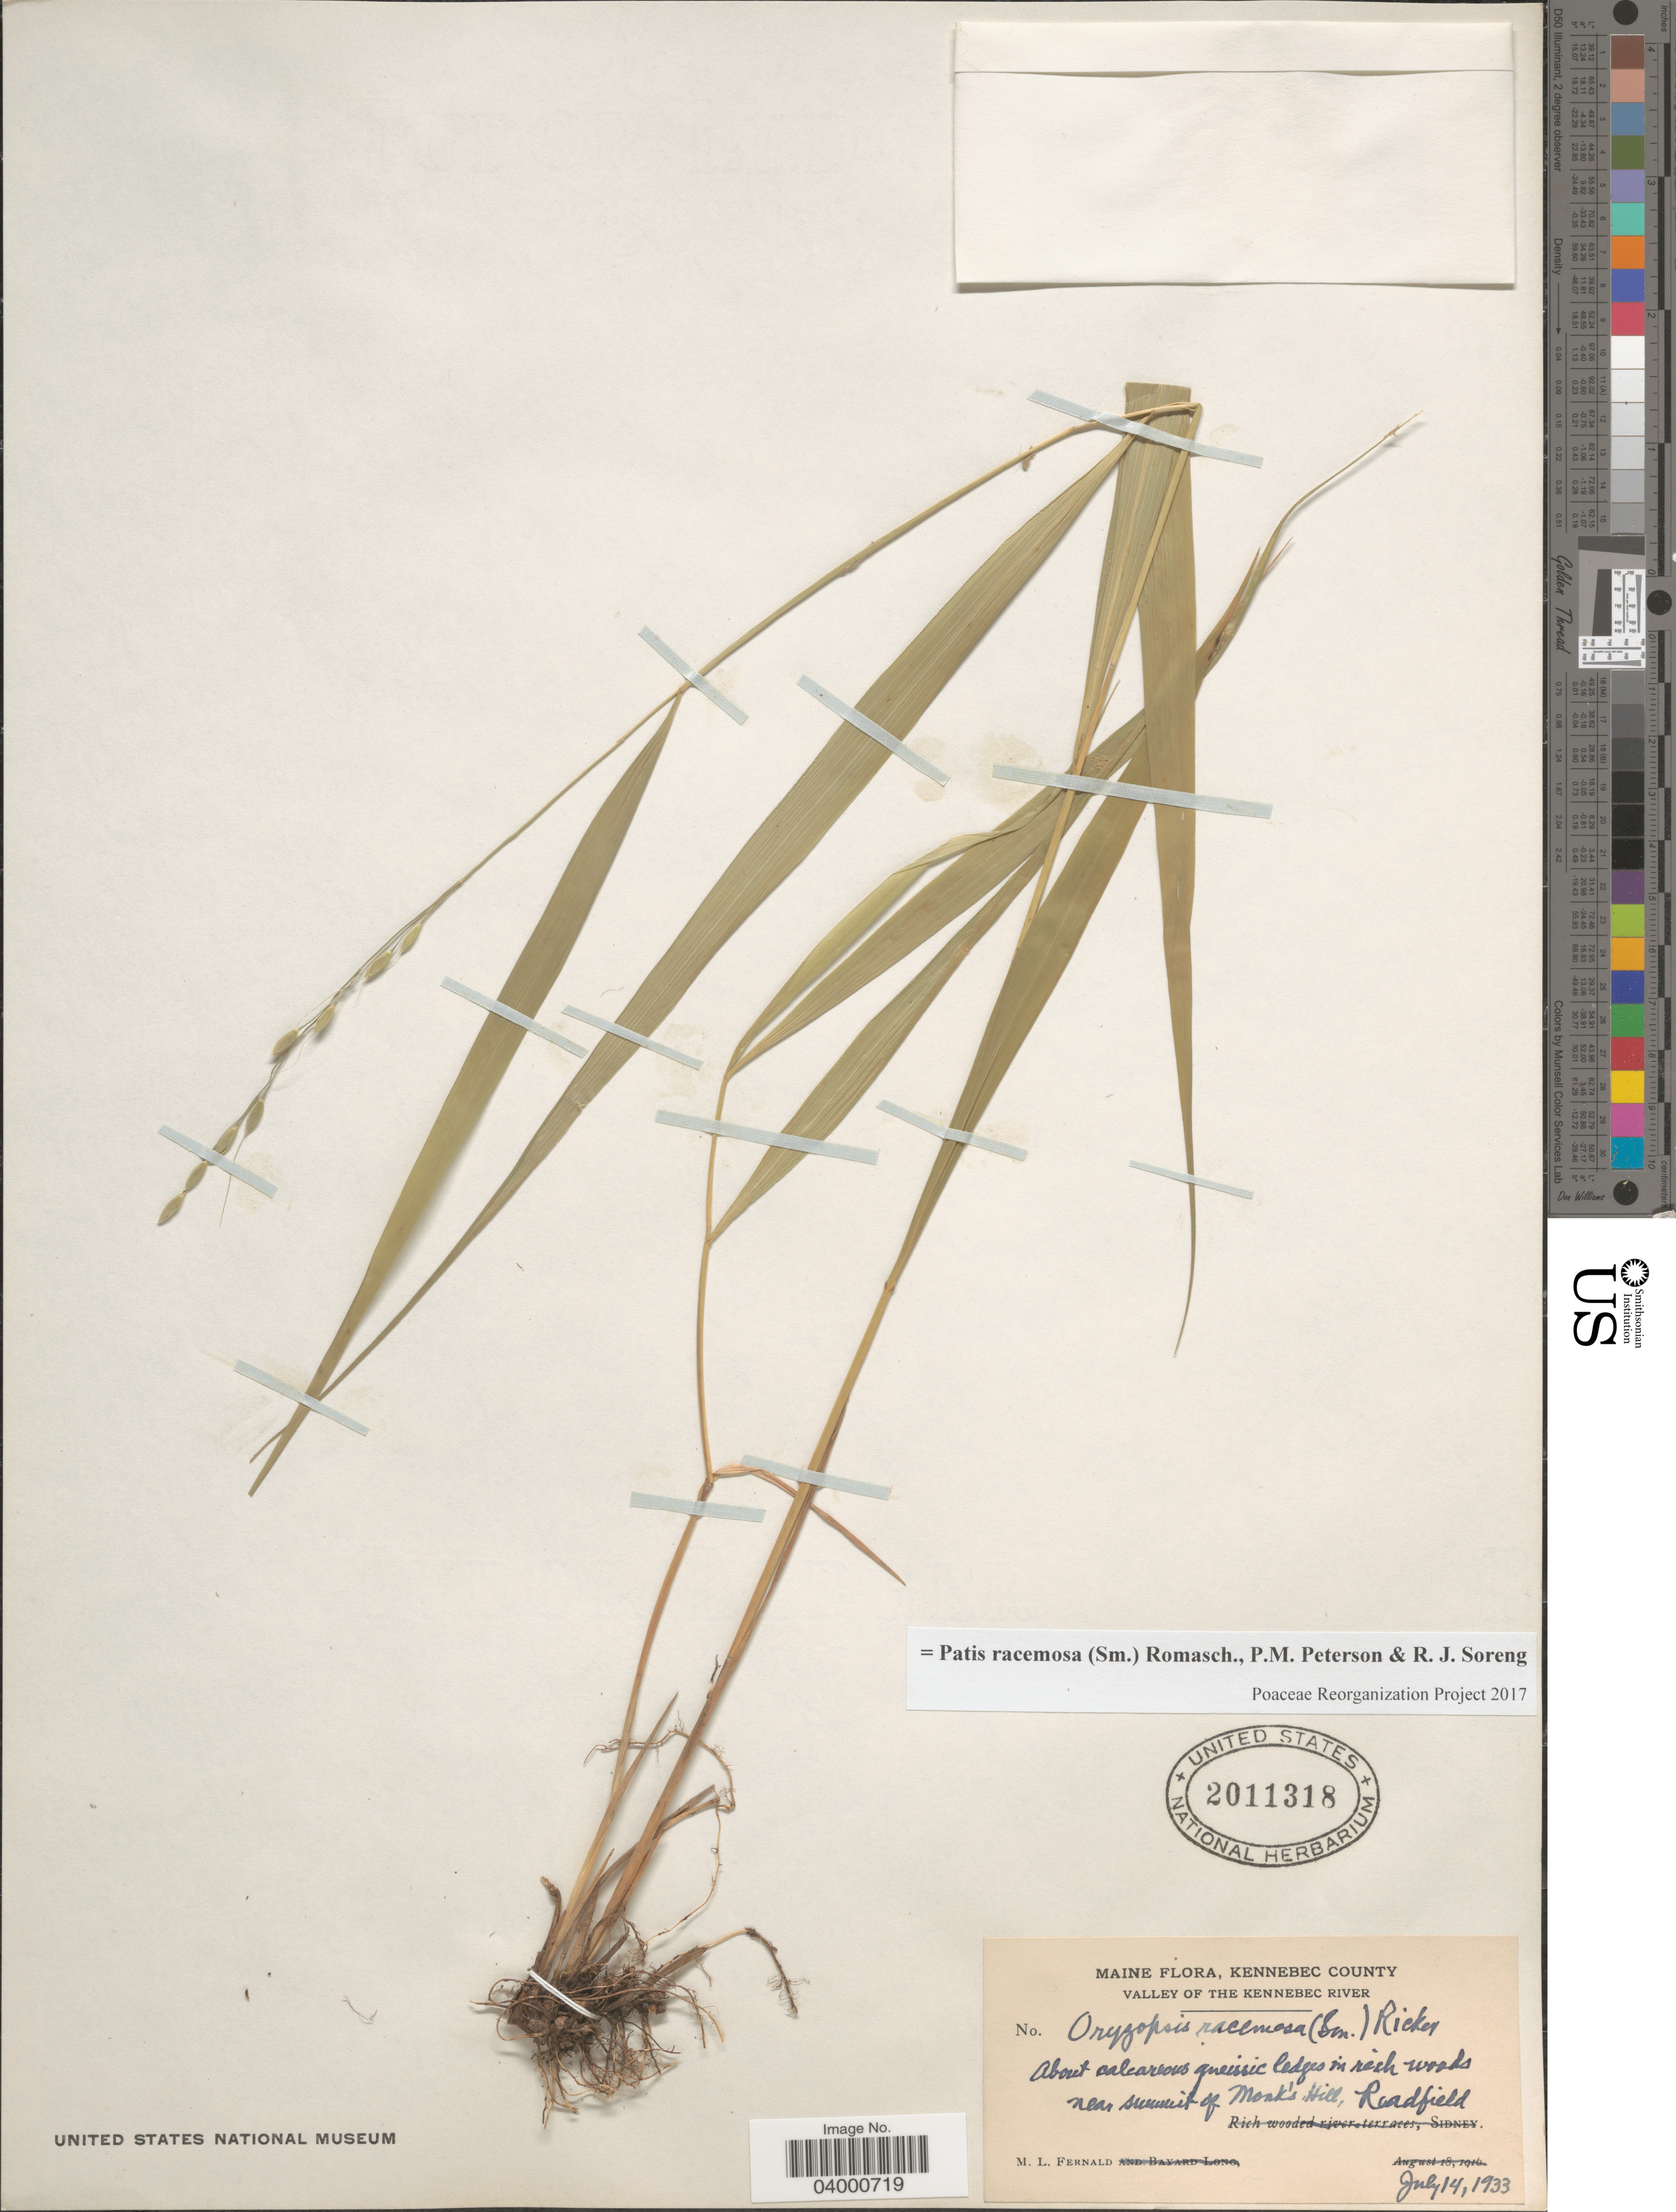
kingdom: Plantae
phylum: Tracheophyta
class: Liliopsida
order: Poales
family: Poaceae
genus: Patis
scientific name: Patis racemosa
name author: (Sm.) Romasch. et al.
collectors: M. L. Fernald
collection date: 1933-07-14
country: United States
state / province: Maine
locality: Kennebec County. Valley of the Kennebec River. Near summit of Monk's Hill, Roadfield.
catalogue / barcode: US 2011318